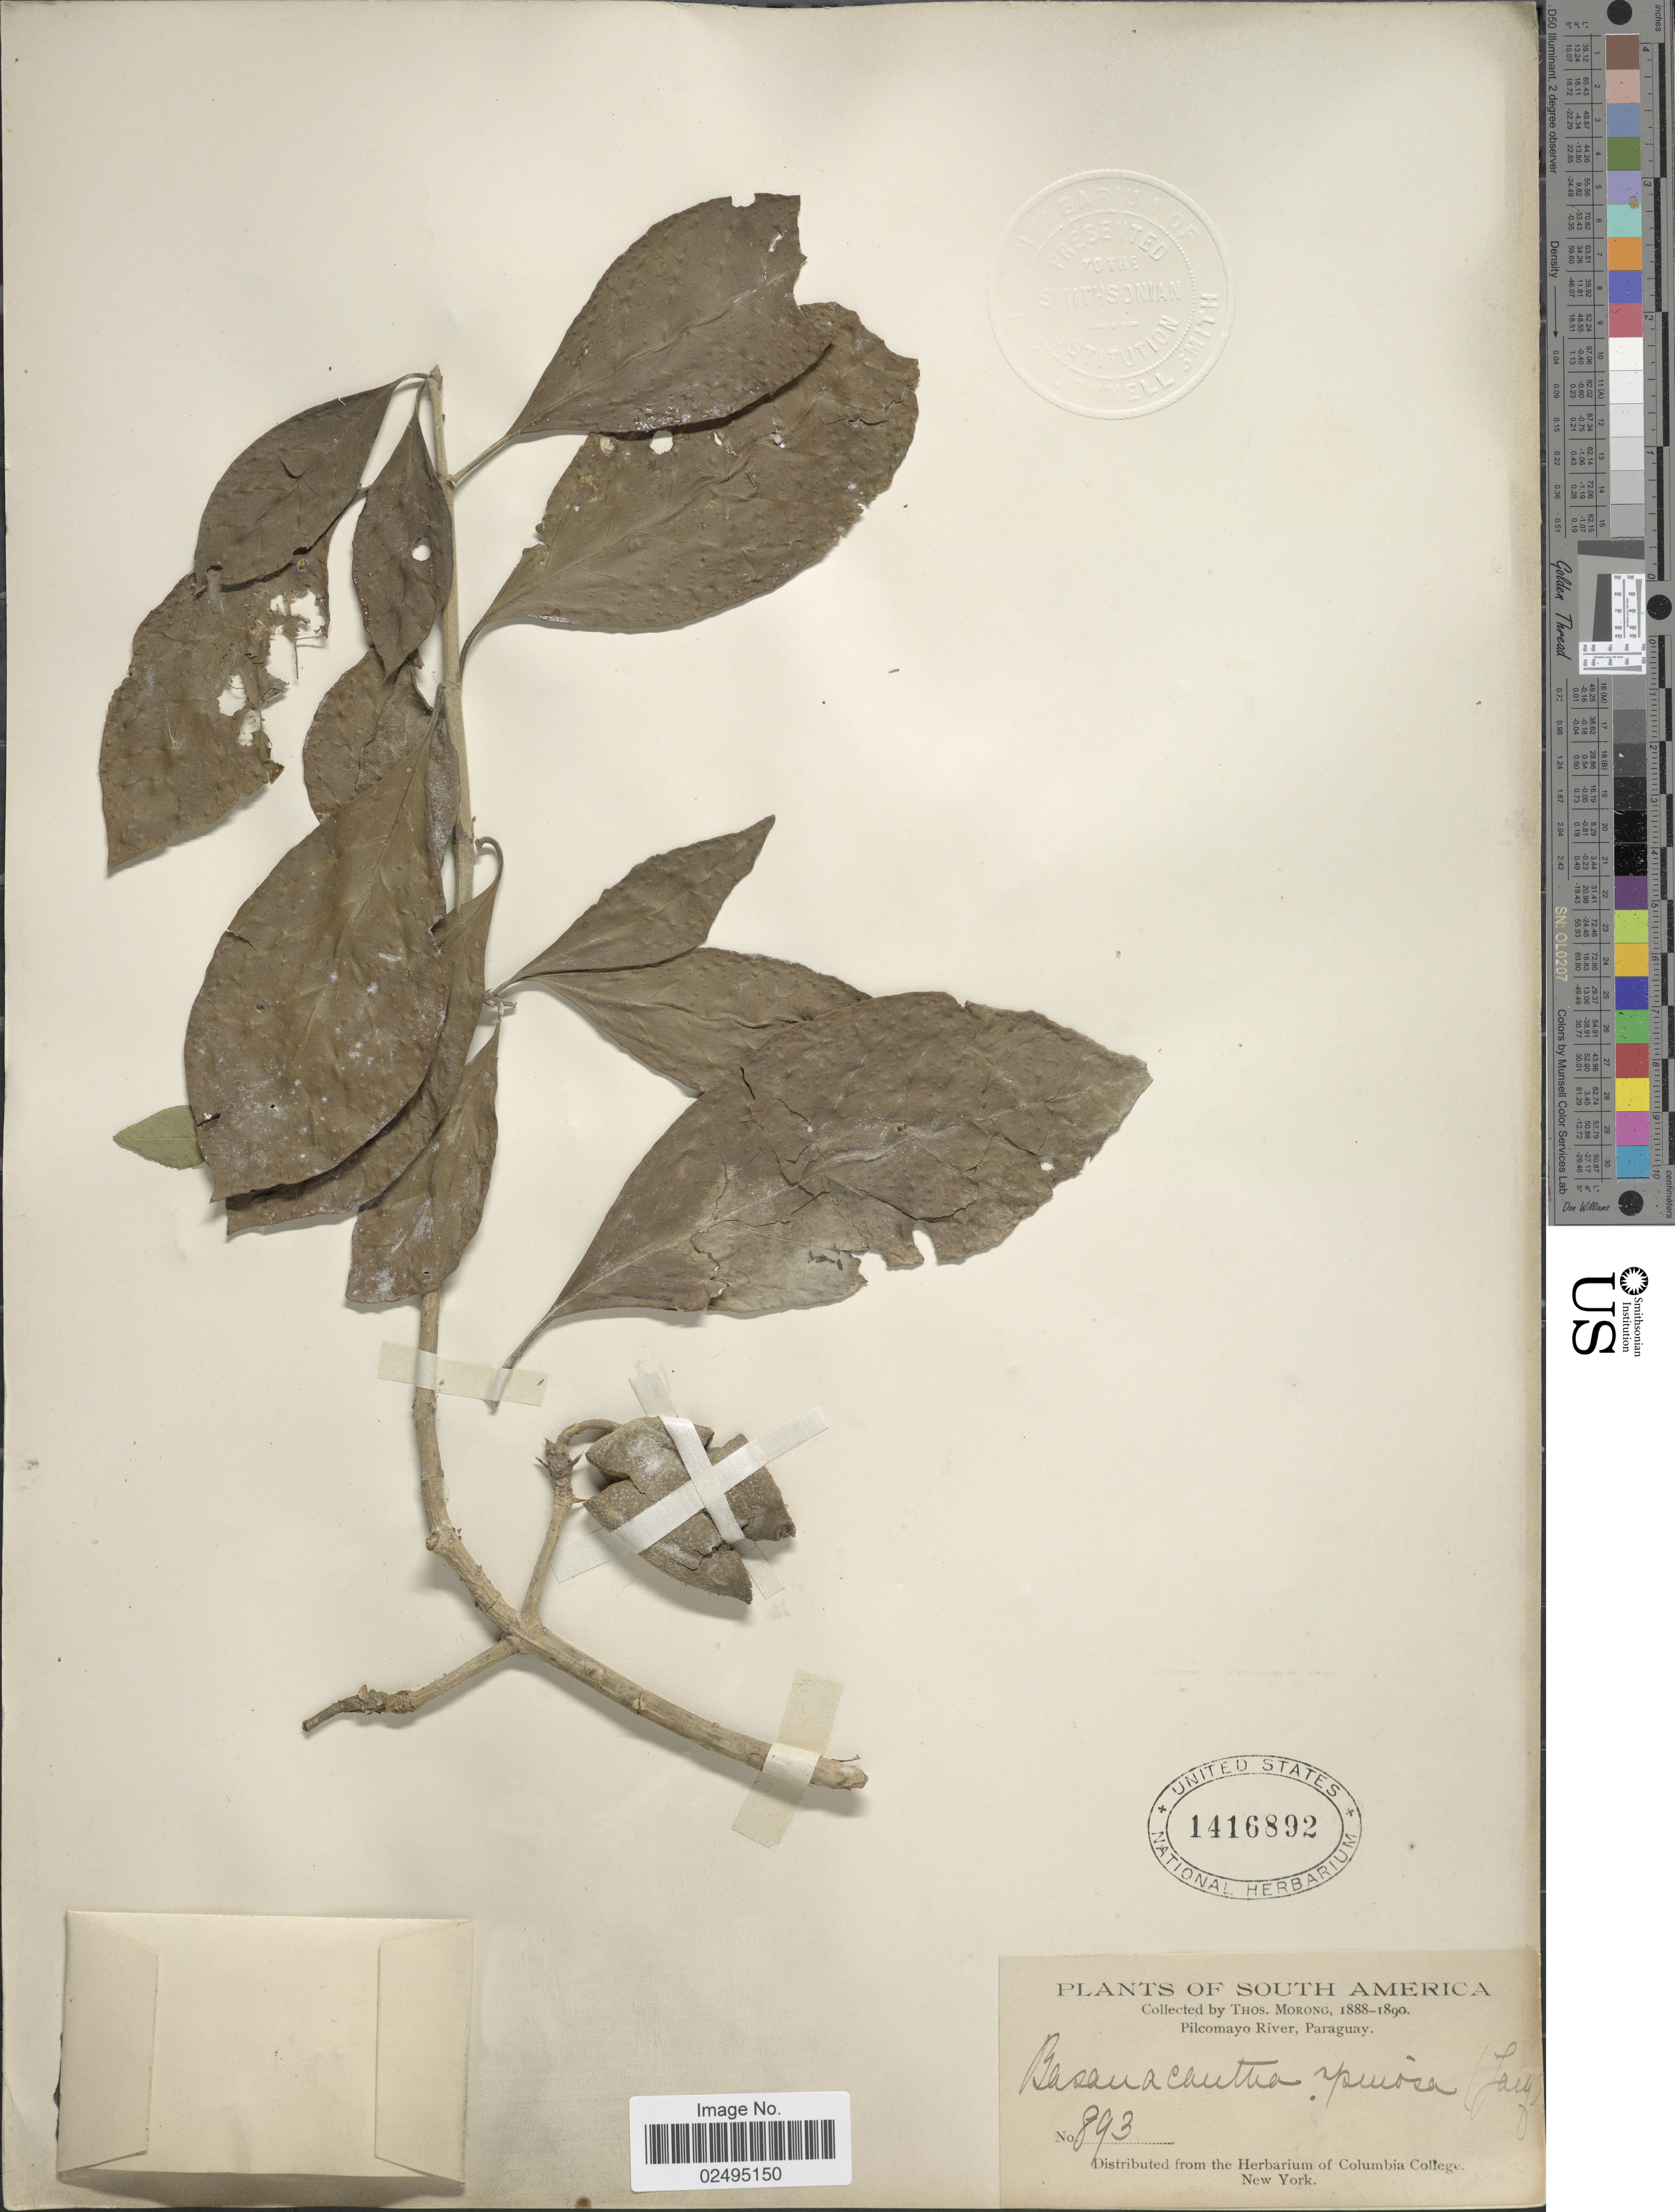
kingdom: Plantae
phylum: Tracheophyta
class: Magnoliopsida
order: Gentianales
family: Rubiaceae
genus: Randia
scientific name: Randia armata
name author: (Sw.) DC.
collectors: ex herb. T. Morong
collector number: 893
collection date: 1888/1890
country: Paraguay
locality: Pilcomayo River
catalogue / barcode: US 1416892